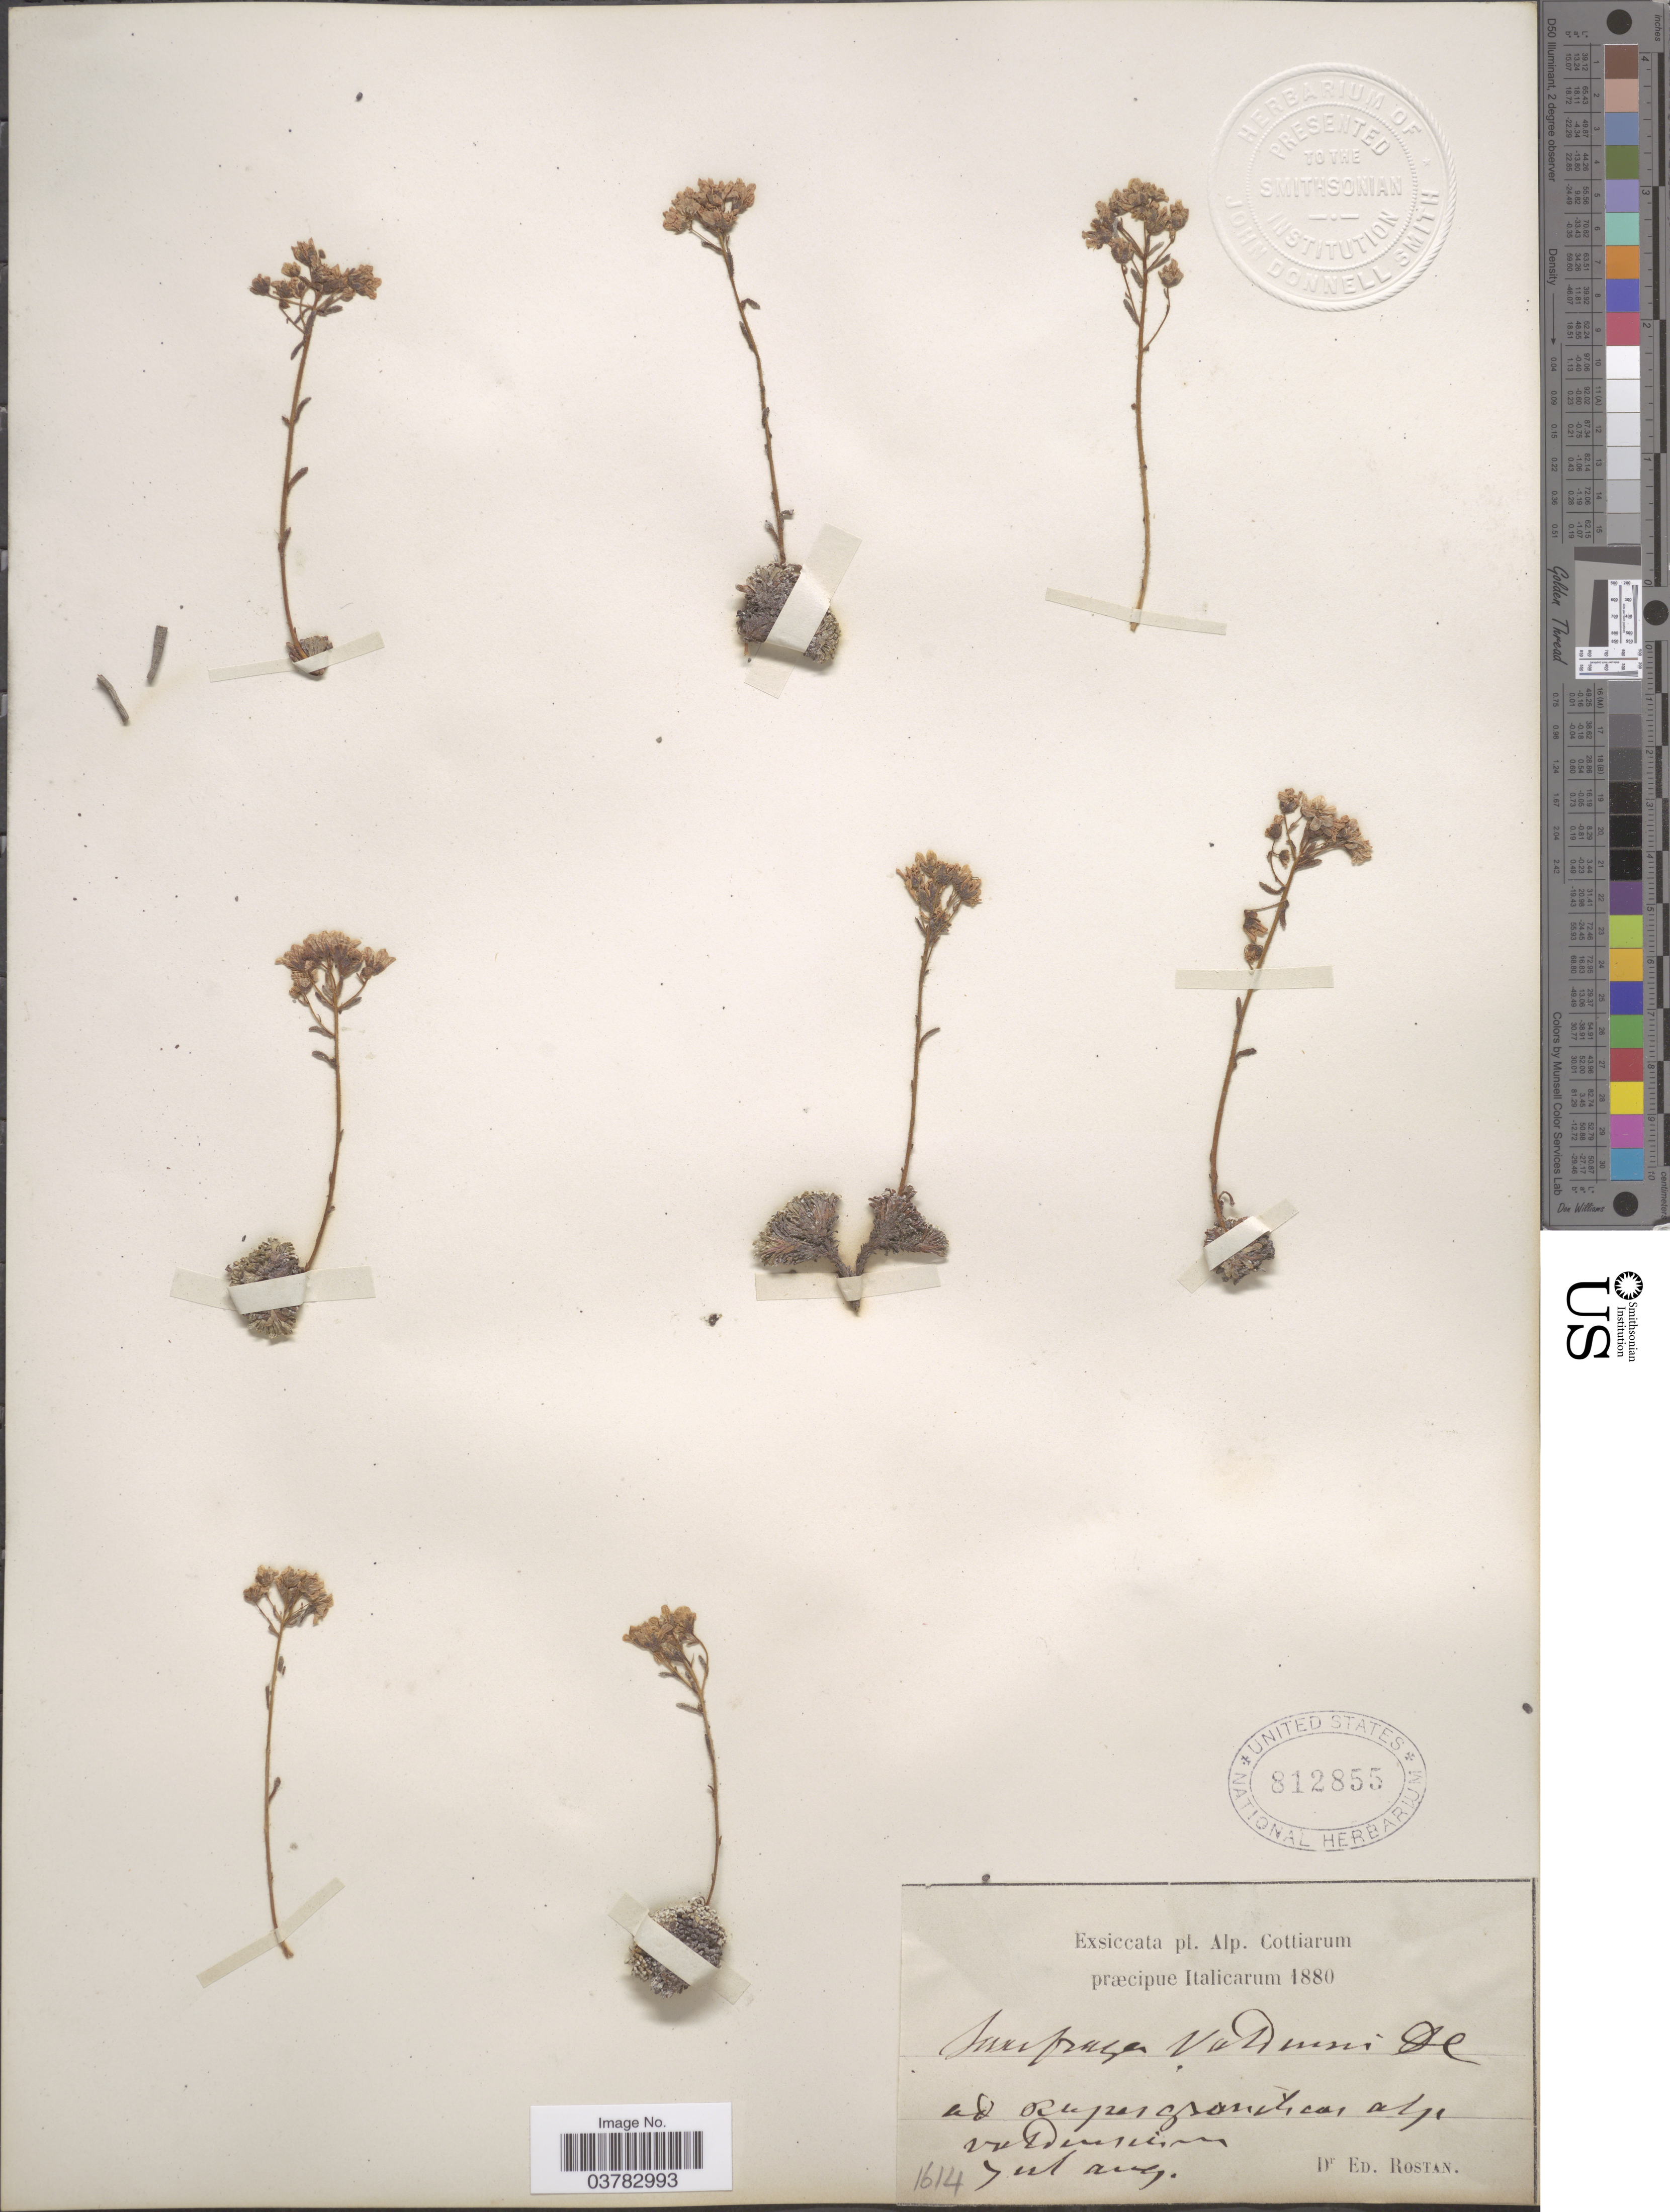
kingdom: Plantae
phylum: Tracheophyta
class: Magnoliopsida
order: Saxifragales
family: Saxifragaceae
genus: Saxifraga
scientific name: Saxifraga valdensis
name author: DC.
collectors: E. Rostan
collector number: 1614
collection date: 1880-07/1880-08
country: Italy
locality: Alp. Cottiarum præcipue Italicarum. Ad rupis graniticas [interpreted] alp vudausium [interpreted].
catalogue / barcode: US 812855